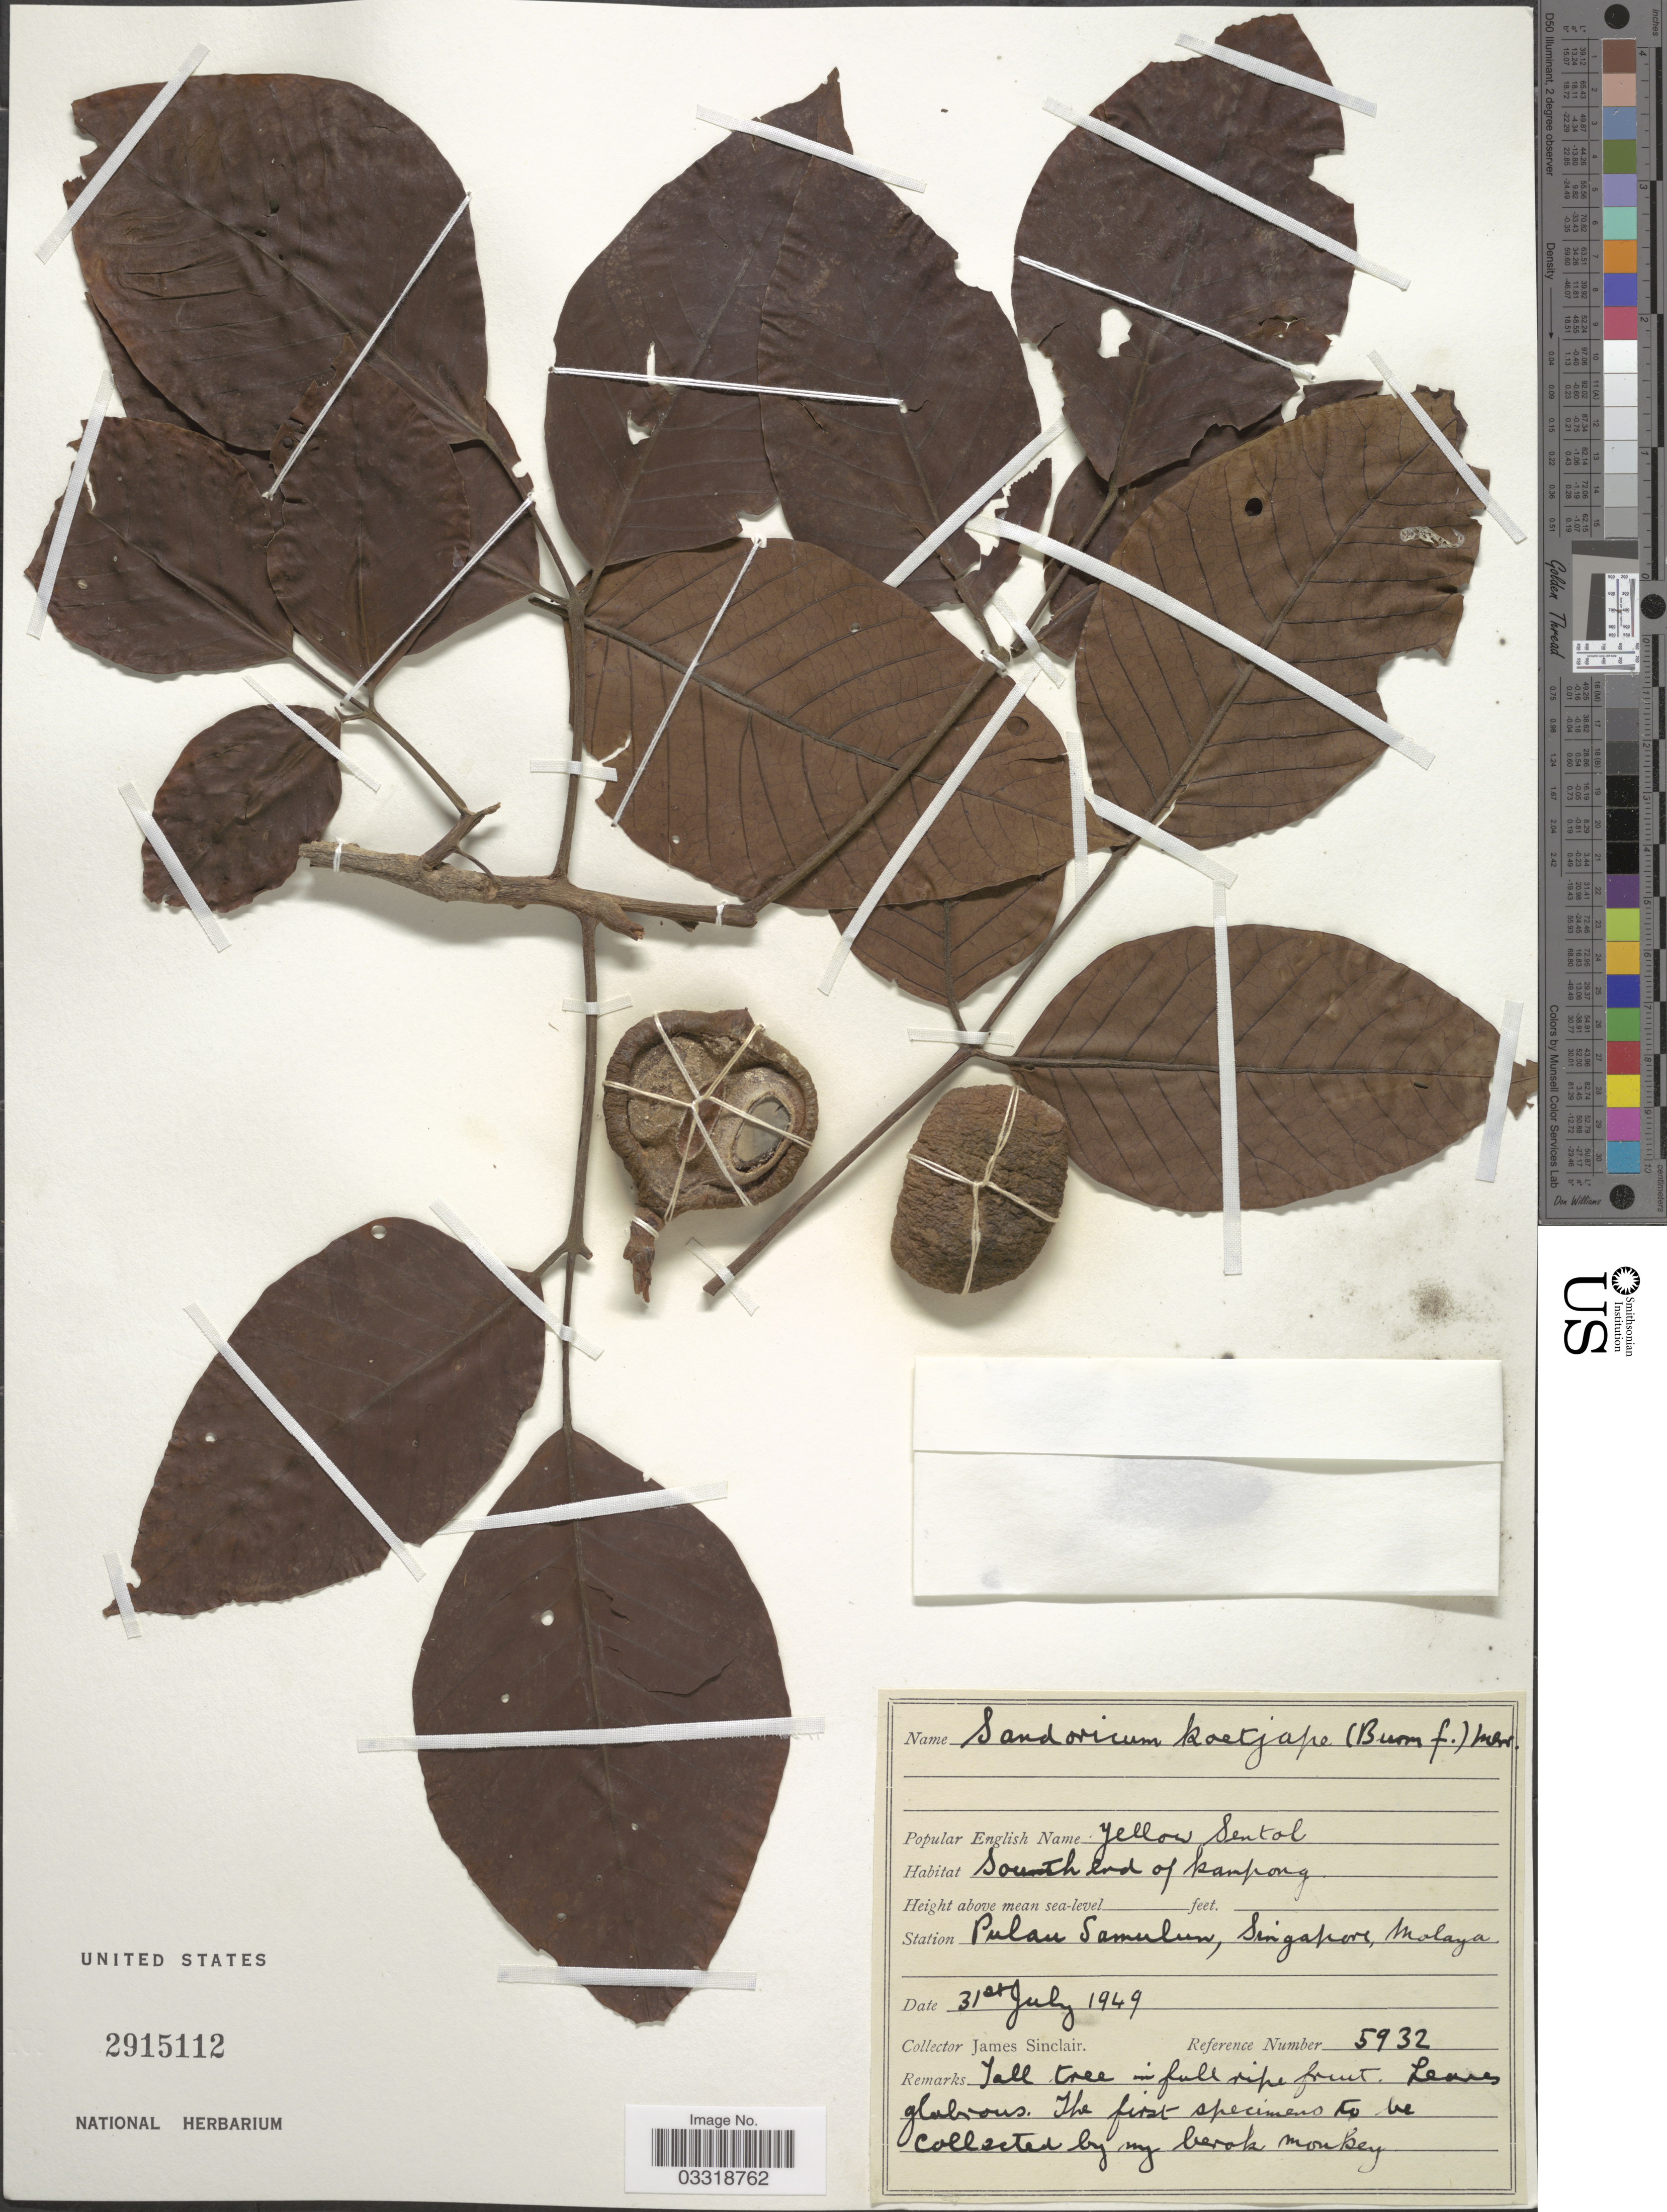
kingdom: Plantae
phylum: Tracheophyta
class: Magnoliopsida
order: Sapindales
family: Meliaceae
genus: Sandoricum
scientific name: Sandoricum koetjape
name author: (Burm. f.) Merr.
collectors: J. Sinclair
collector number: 5932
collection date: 1949-07-31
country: Singapore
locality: Station South end of kampong. Pulau Samulun, Malaya.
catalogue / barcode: US 2915112